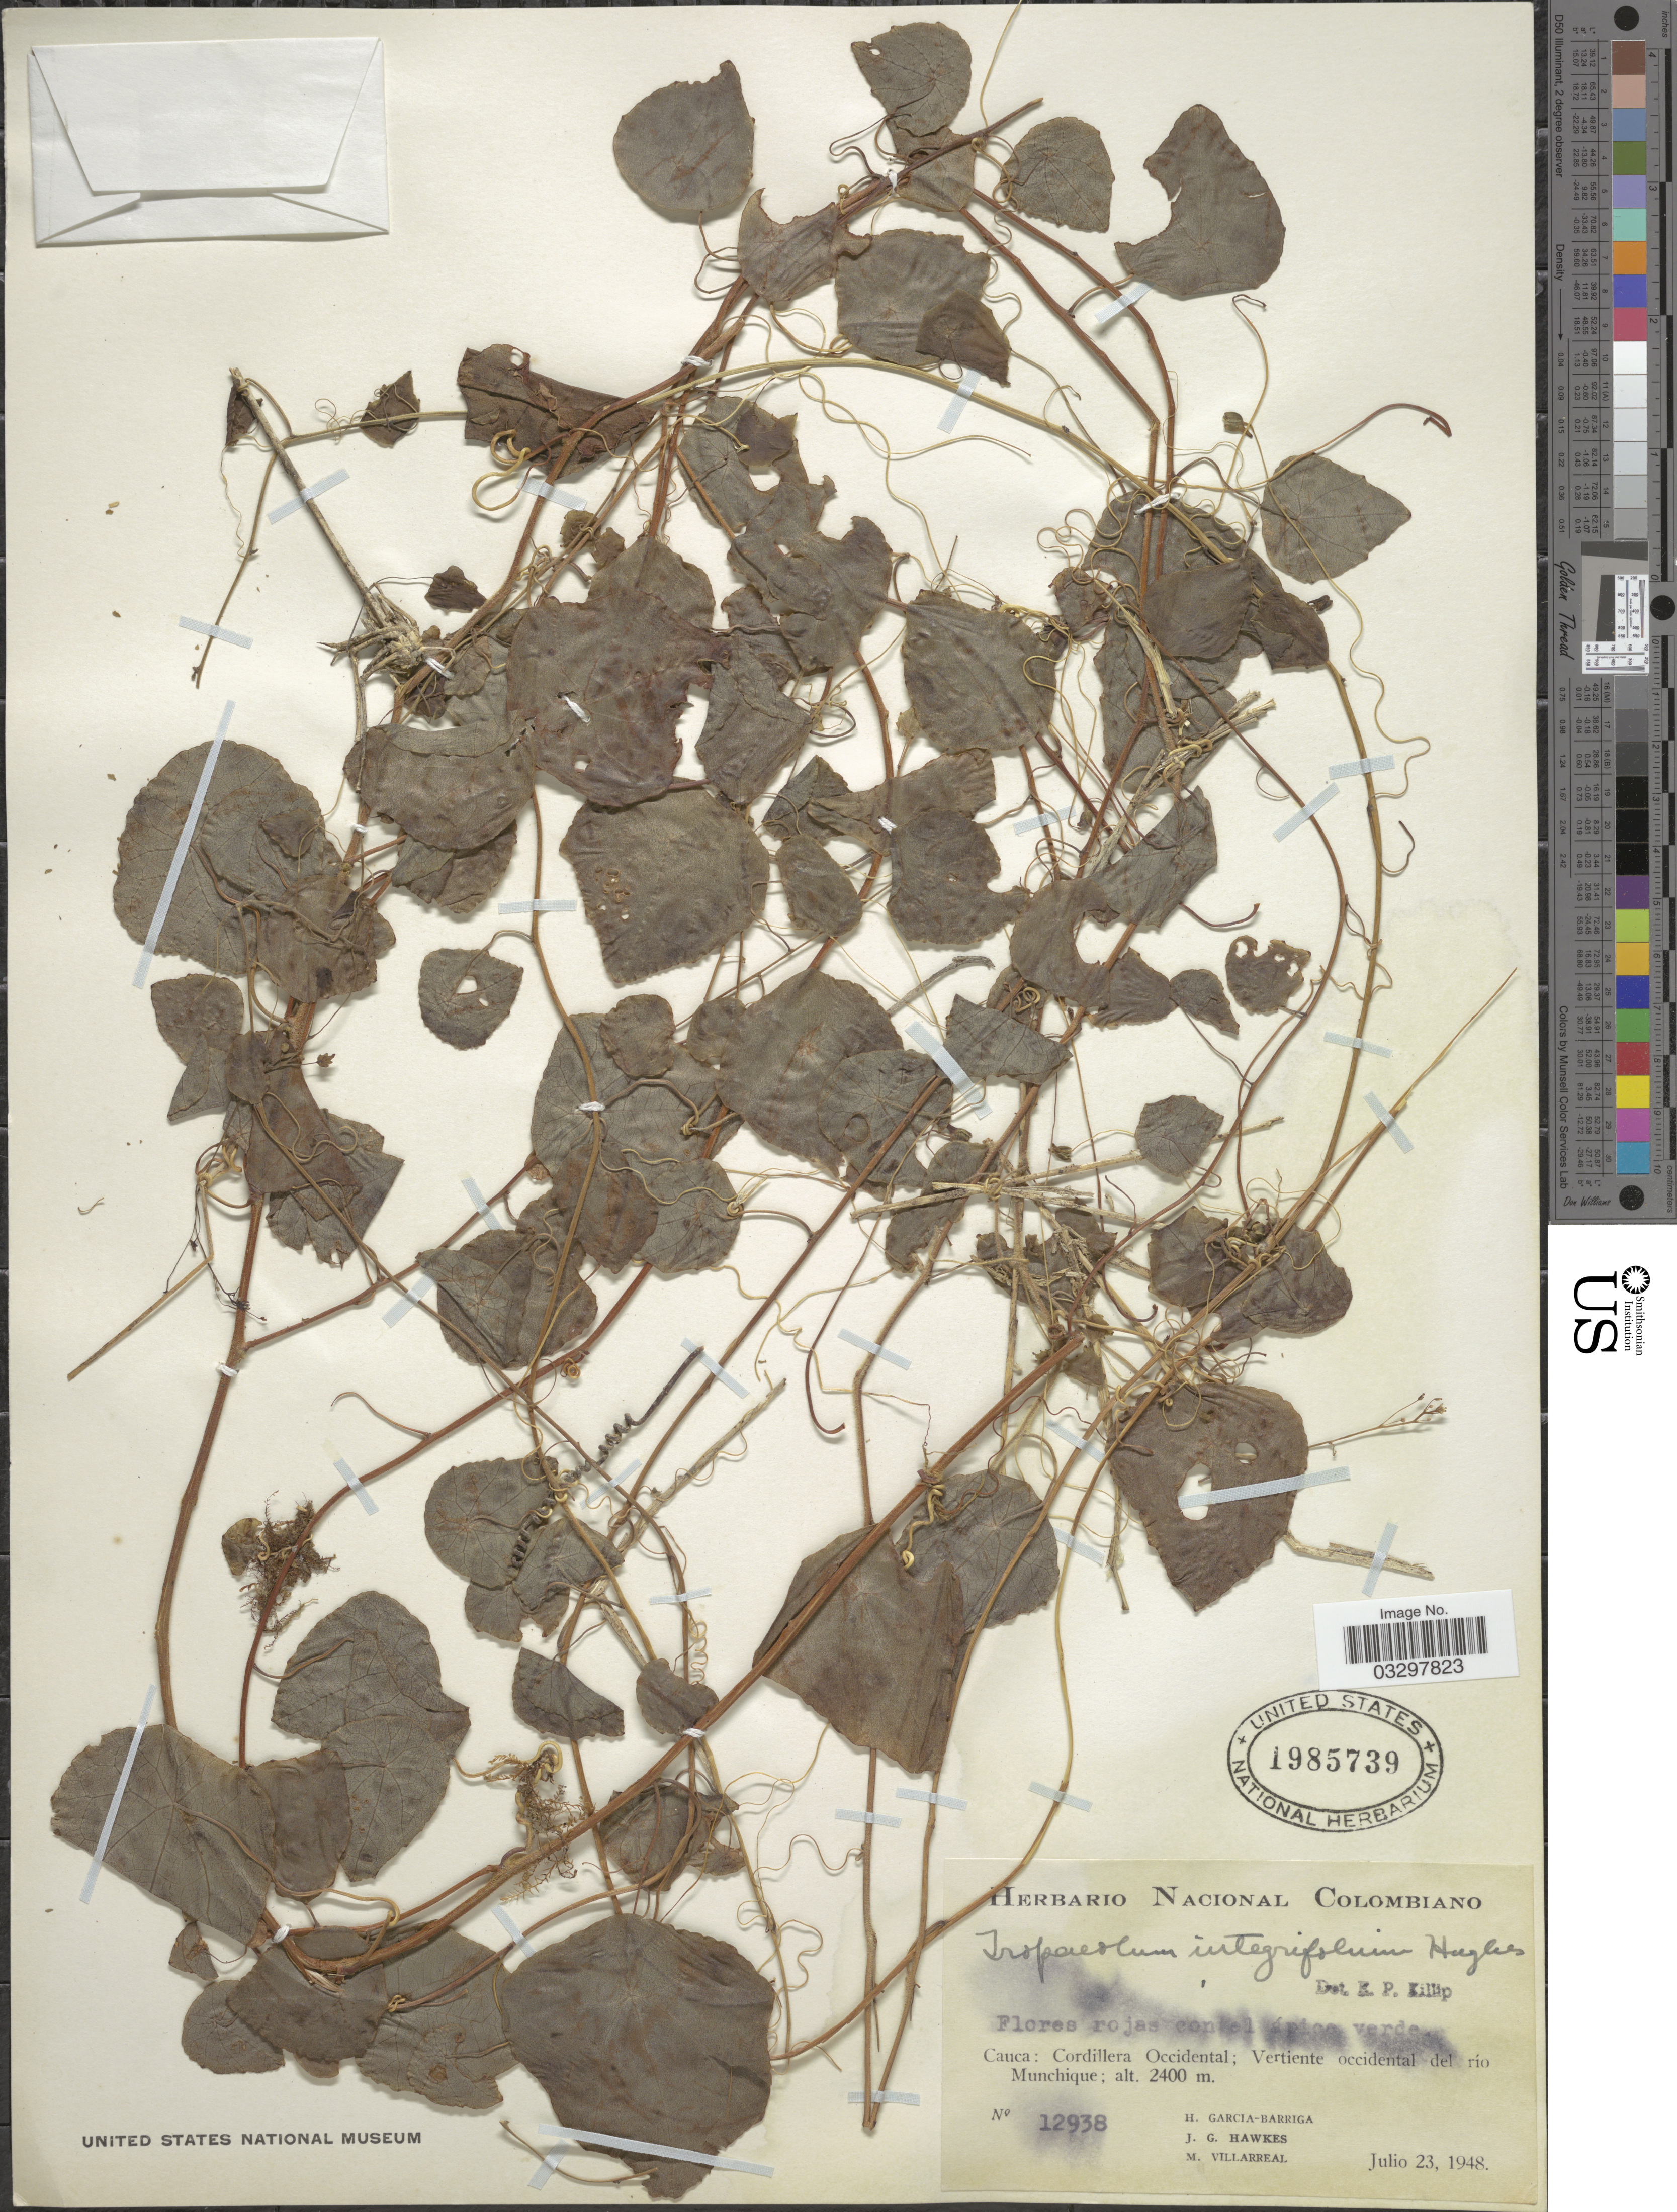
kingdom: Plantae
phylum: Tracheophyta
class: Magnoliopsida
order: Brassicales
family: Tropaeolaceae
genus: Tropaeolum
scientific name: Tropaeolum integrifolium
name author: Hughes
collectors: H. García Barriga, J. Hawkes & M. Villarreal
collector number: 12938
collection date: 1948-07-23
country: Colombia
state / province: Cauca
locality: Cordillera Occidental; Vertiente occidental del río Muchique.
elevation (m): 2400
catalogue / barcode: US 1985739